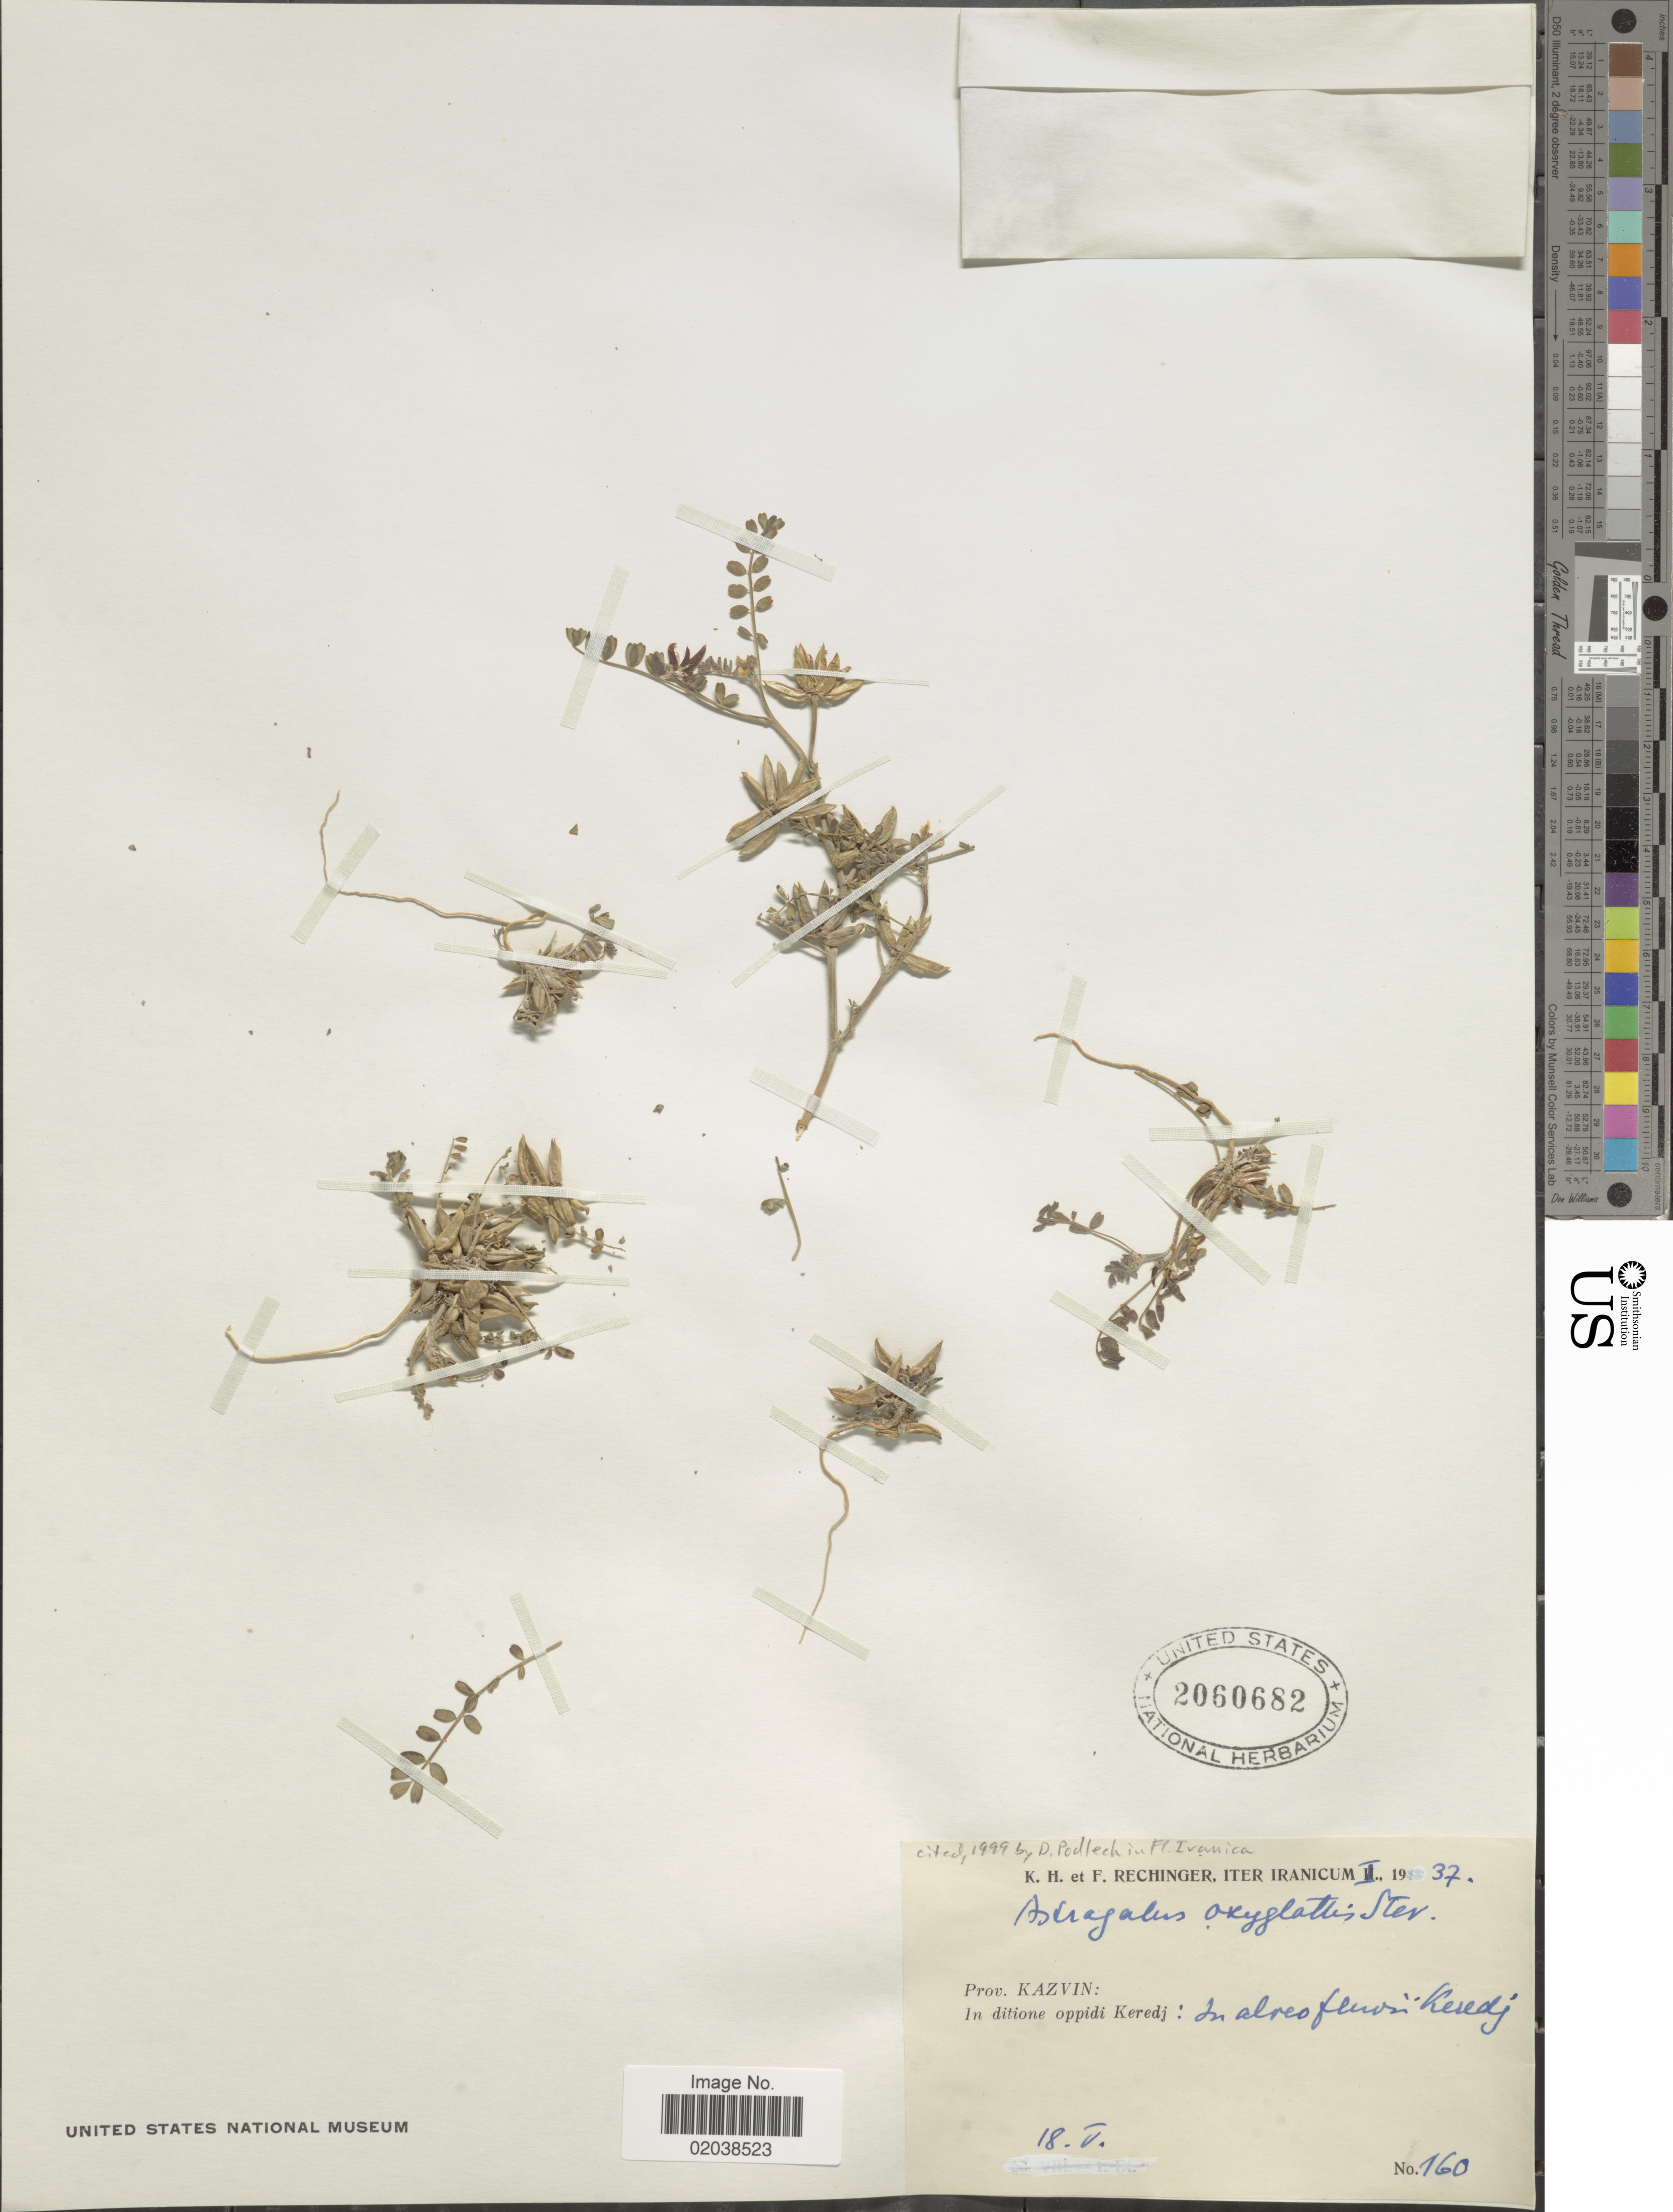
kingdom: Plantae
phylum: Tracheophyta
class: Magnoliopsida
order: Fabales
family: Fabaceae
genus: Astragalus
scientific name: Astragalus oxyglottis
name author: Steven ex M. Bieb.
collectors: K. H. Rechinger & F. Rechinger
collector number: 160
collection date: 1937-05-18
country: Iran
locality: Iranicum. Prov. Kazvin: In ditione oppidi Keredj: In alreo fleuvis [interpreted] Keredj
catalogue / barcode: US 2060682